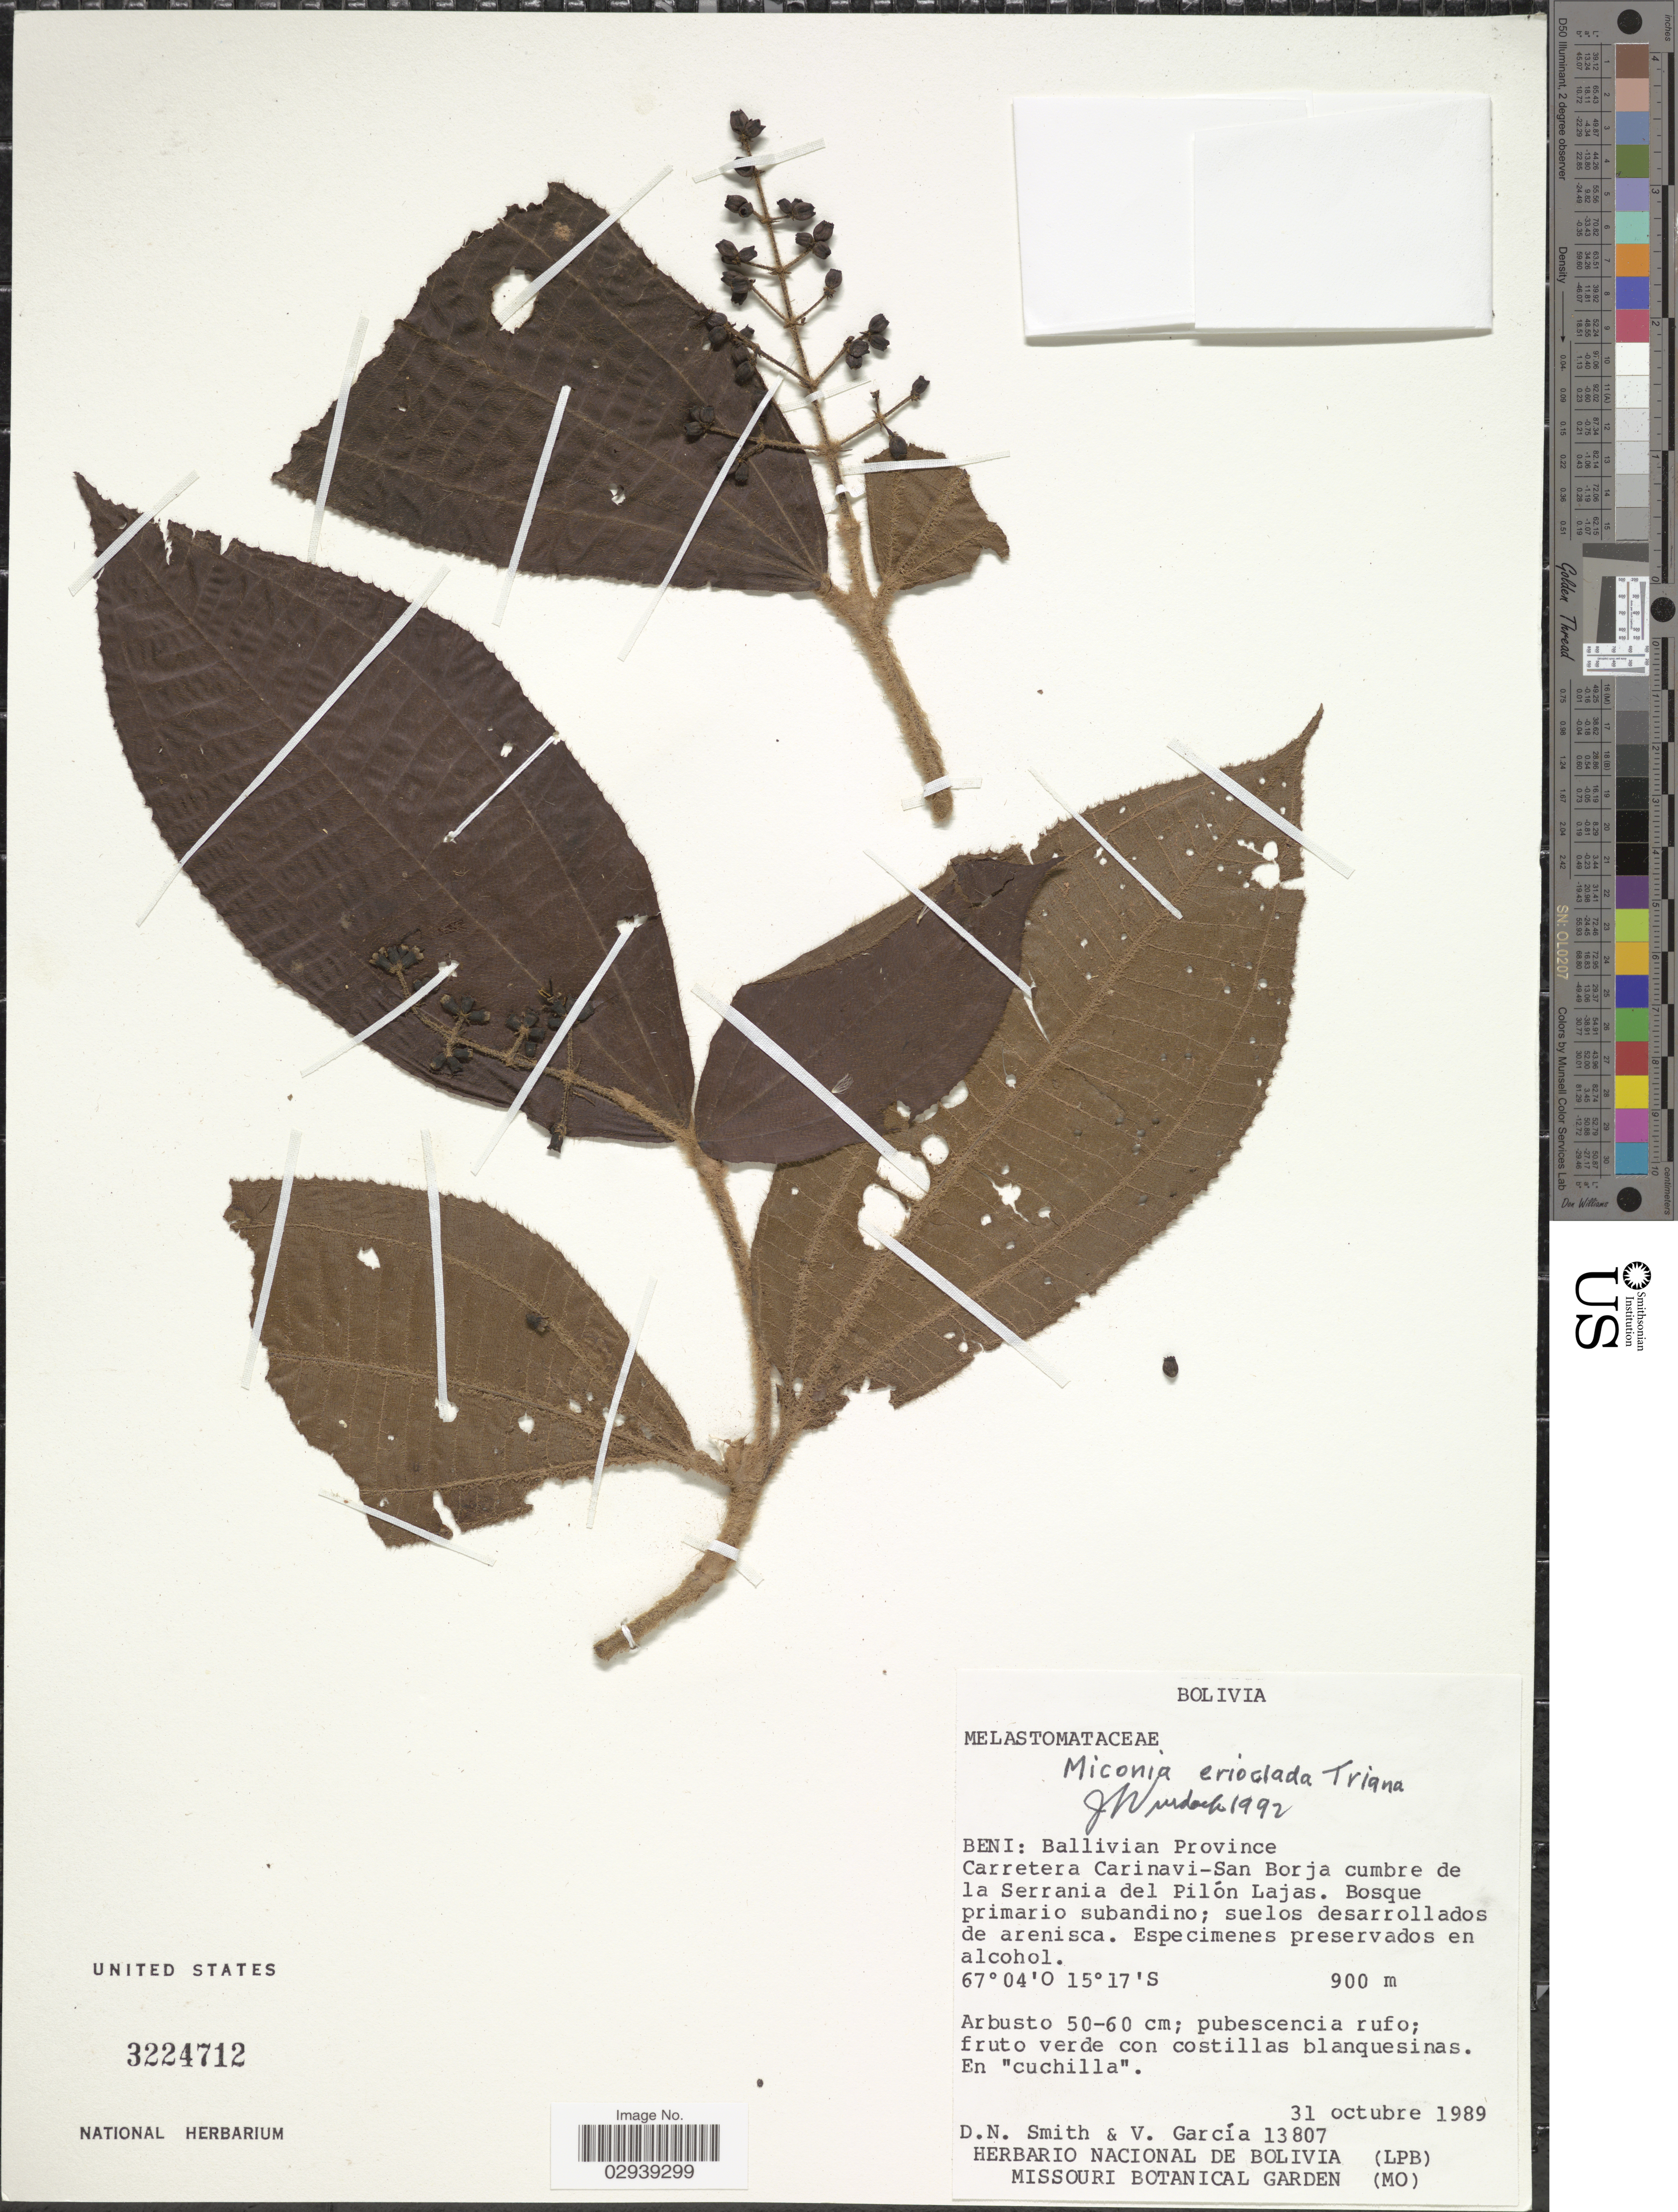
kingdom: Plantae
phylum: Tracheophyta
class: Magnoliopsida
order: Myrtales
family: Melastomataceae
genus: Miconia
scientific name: Miconia erioclada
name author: Triana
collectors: D. Smith & V. Garcia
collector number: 13807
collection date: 1989-10-31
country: Bolivia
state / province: Beni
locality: Ballivian Province. Carretera Carinavi-San Borja cumbre de la Serrania del Pilón Lajas.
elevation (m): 900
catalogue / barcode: US 3224712